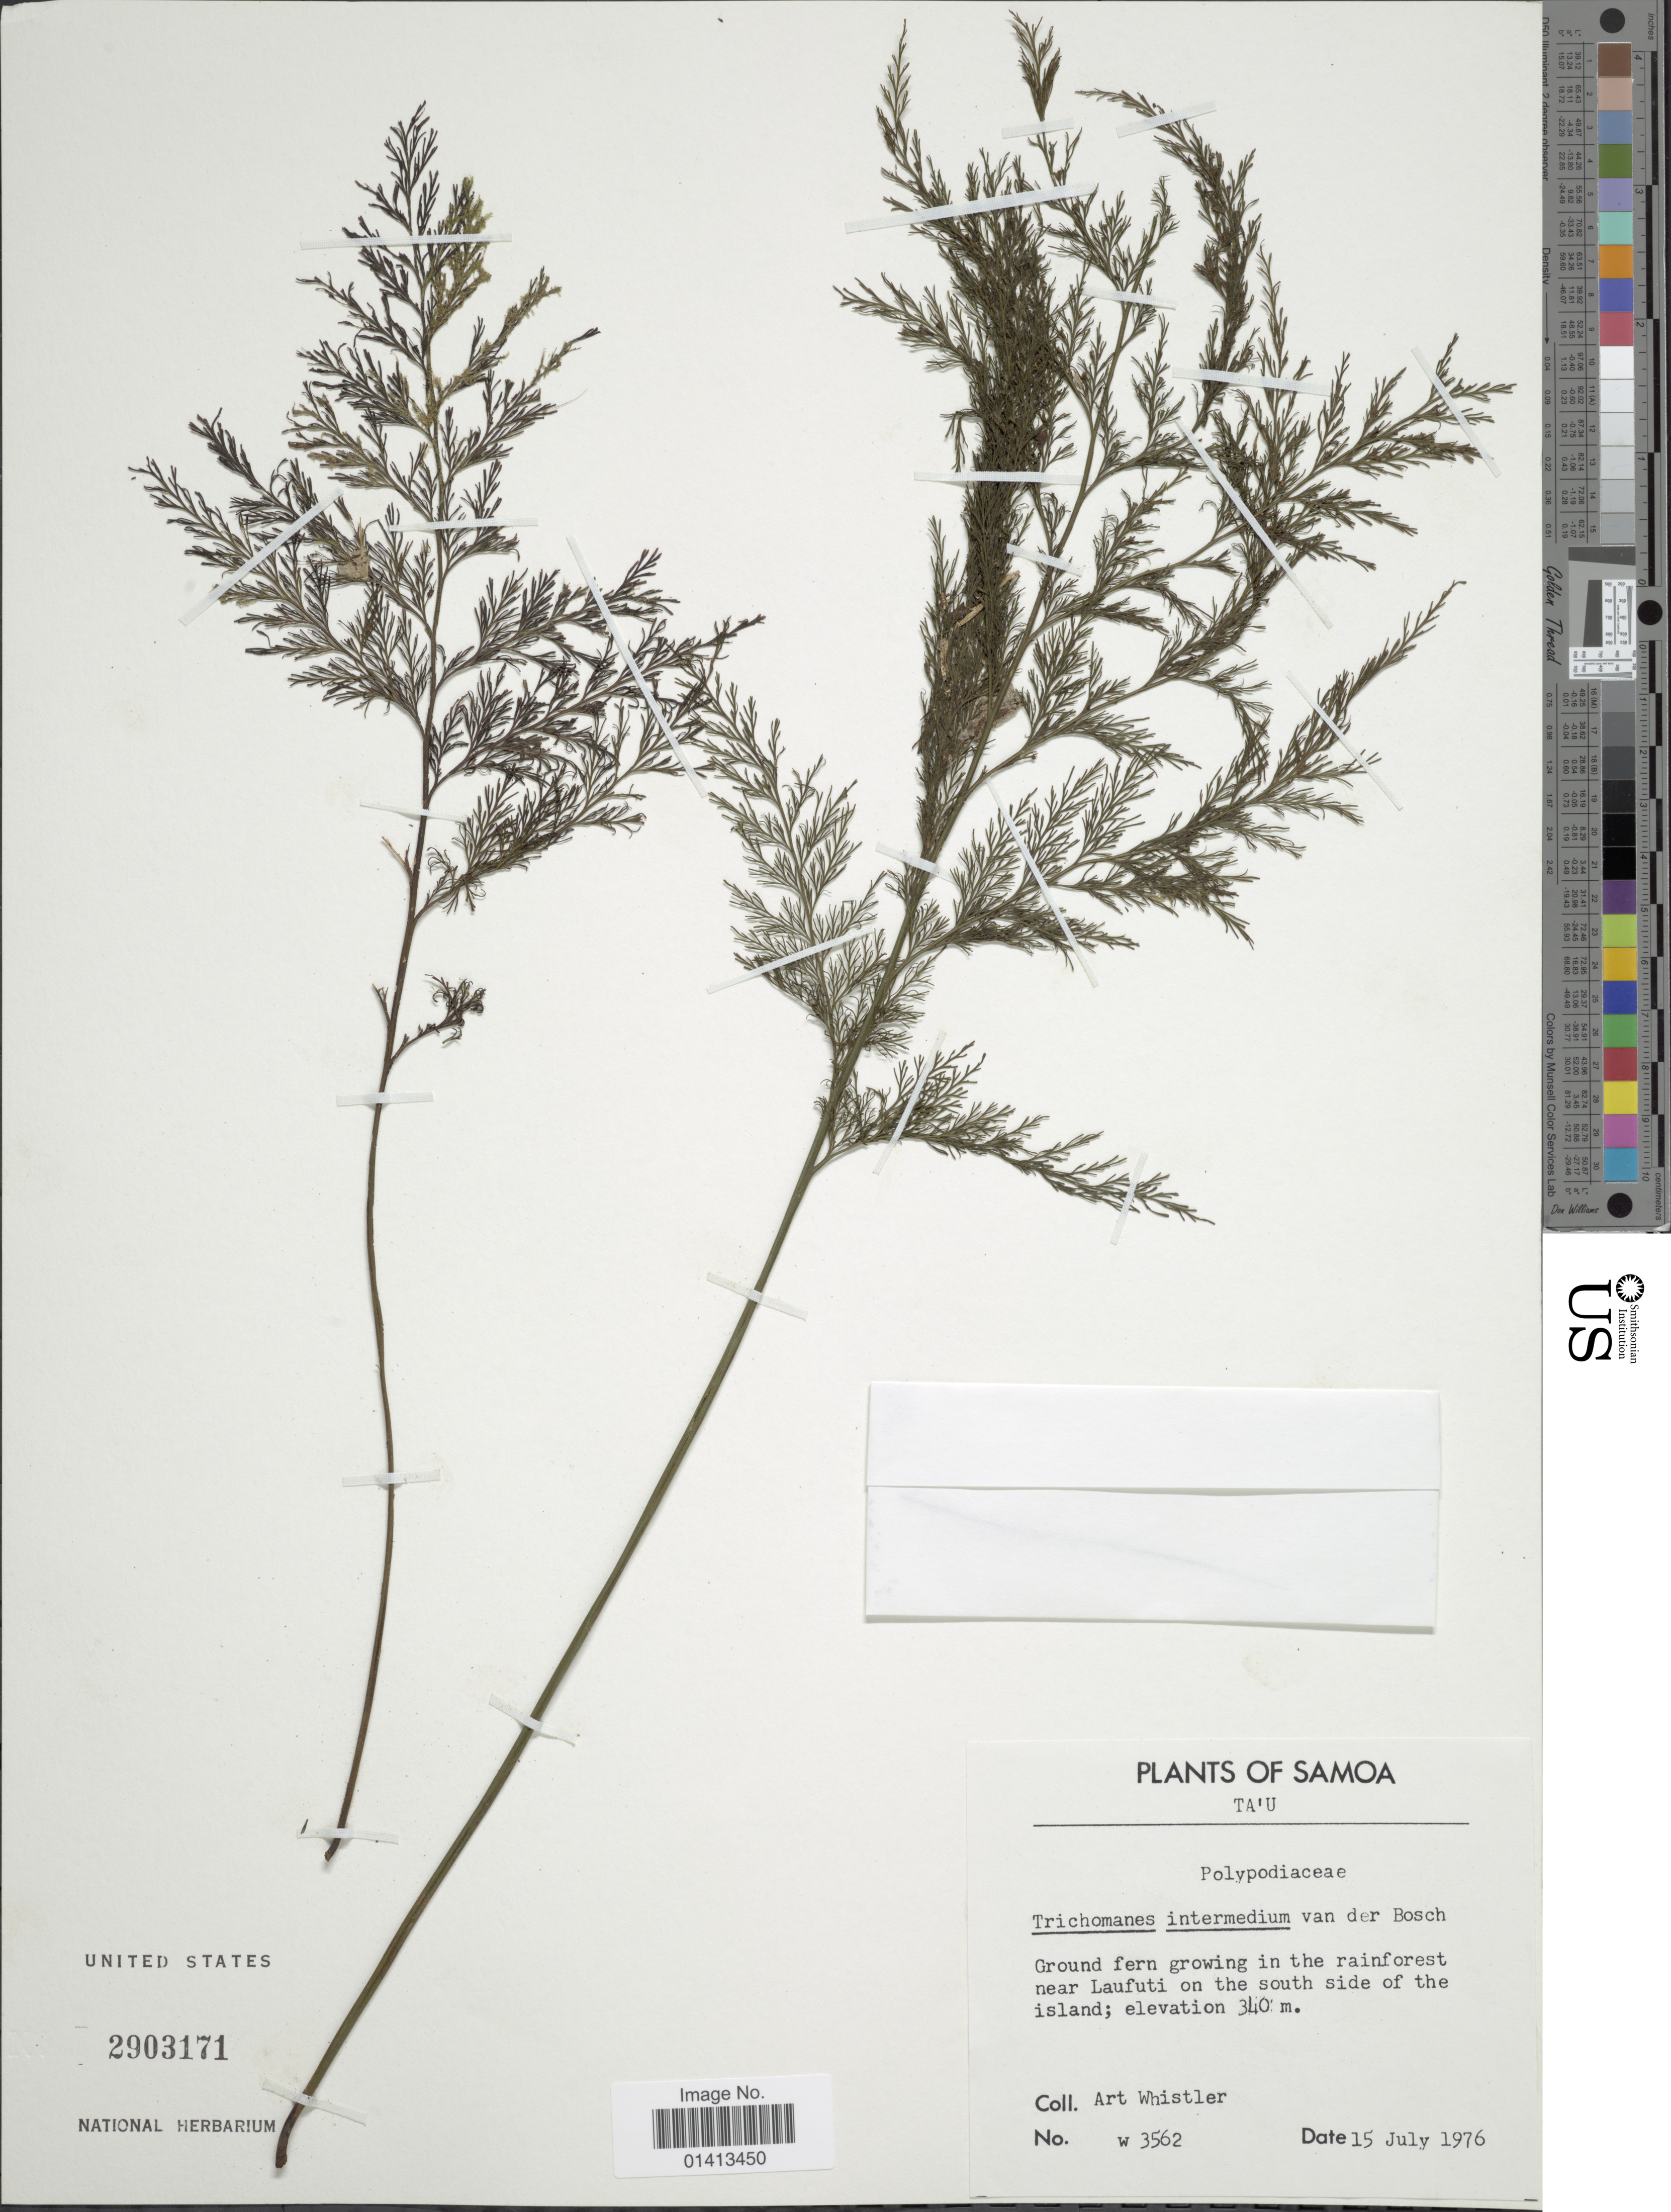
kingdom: Plantae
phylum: Tracheophyta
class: Polypodiopsida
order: Hymenophyllales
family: Hymenophyllaceae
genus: Crepidomanes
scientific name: Crepidomanes intermedium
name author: (Bosch) Ebihara & K. Iwats.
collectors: A. Whistler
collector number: W 3562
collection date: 1976-07-15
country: American Samoa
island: Ta'u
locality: Ta'u, in the rainforest near Laufuti on the south side of the island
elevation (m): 340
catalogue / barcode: US 2903171